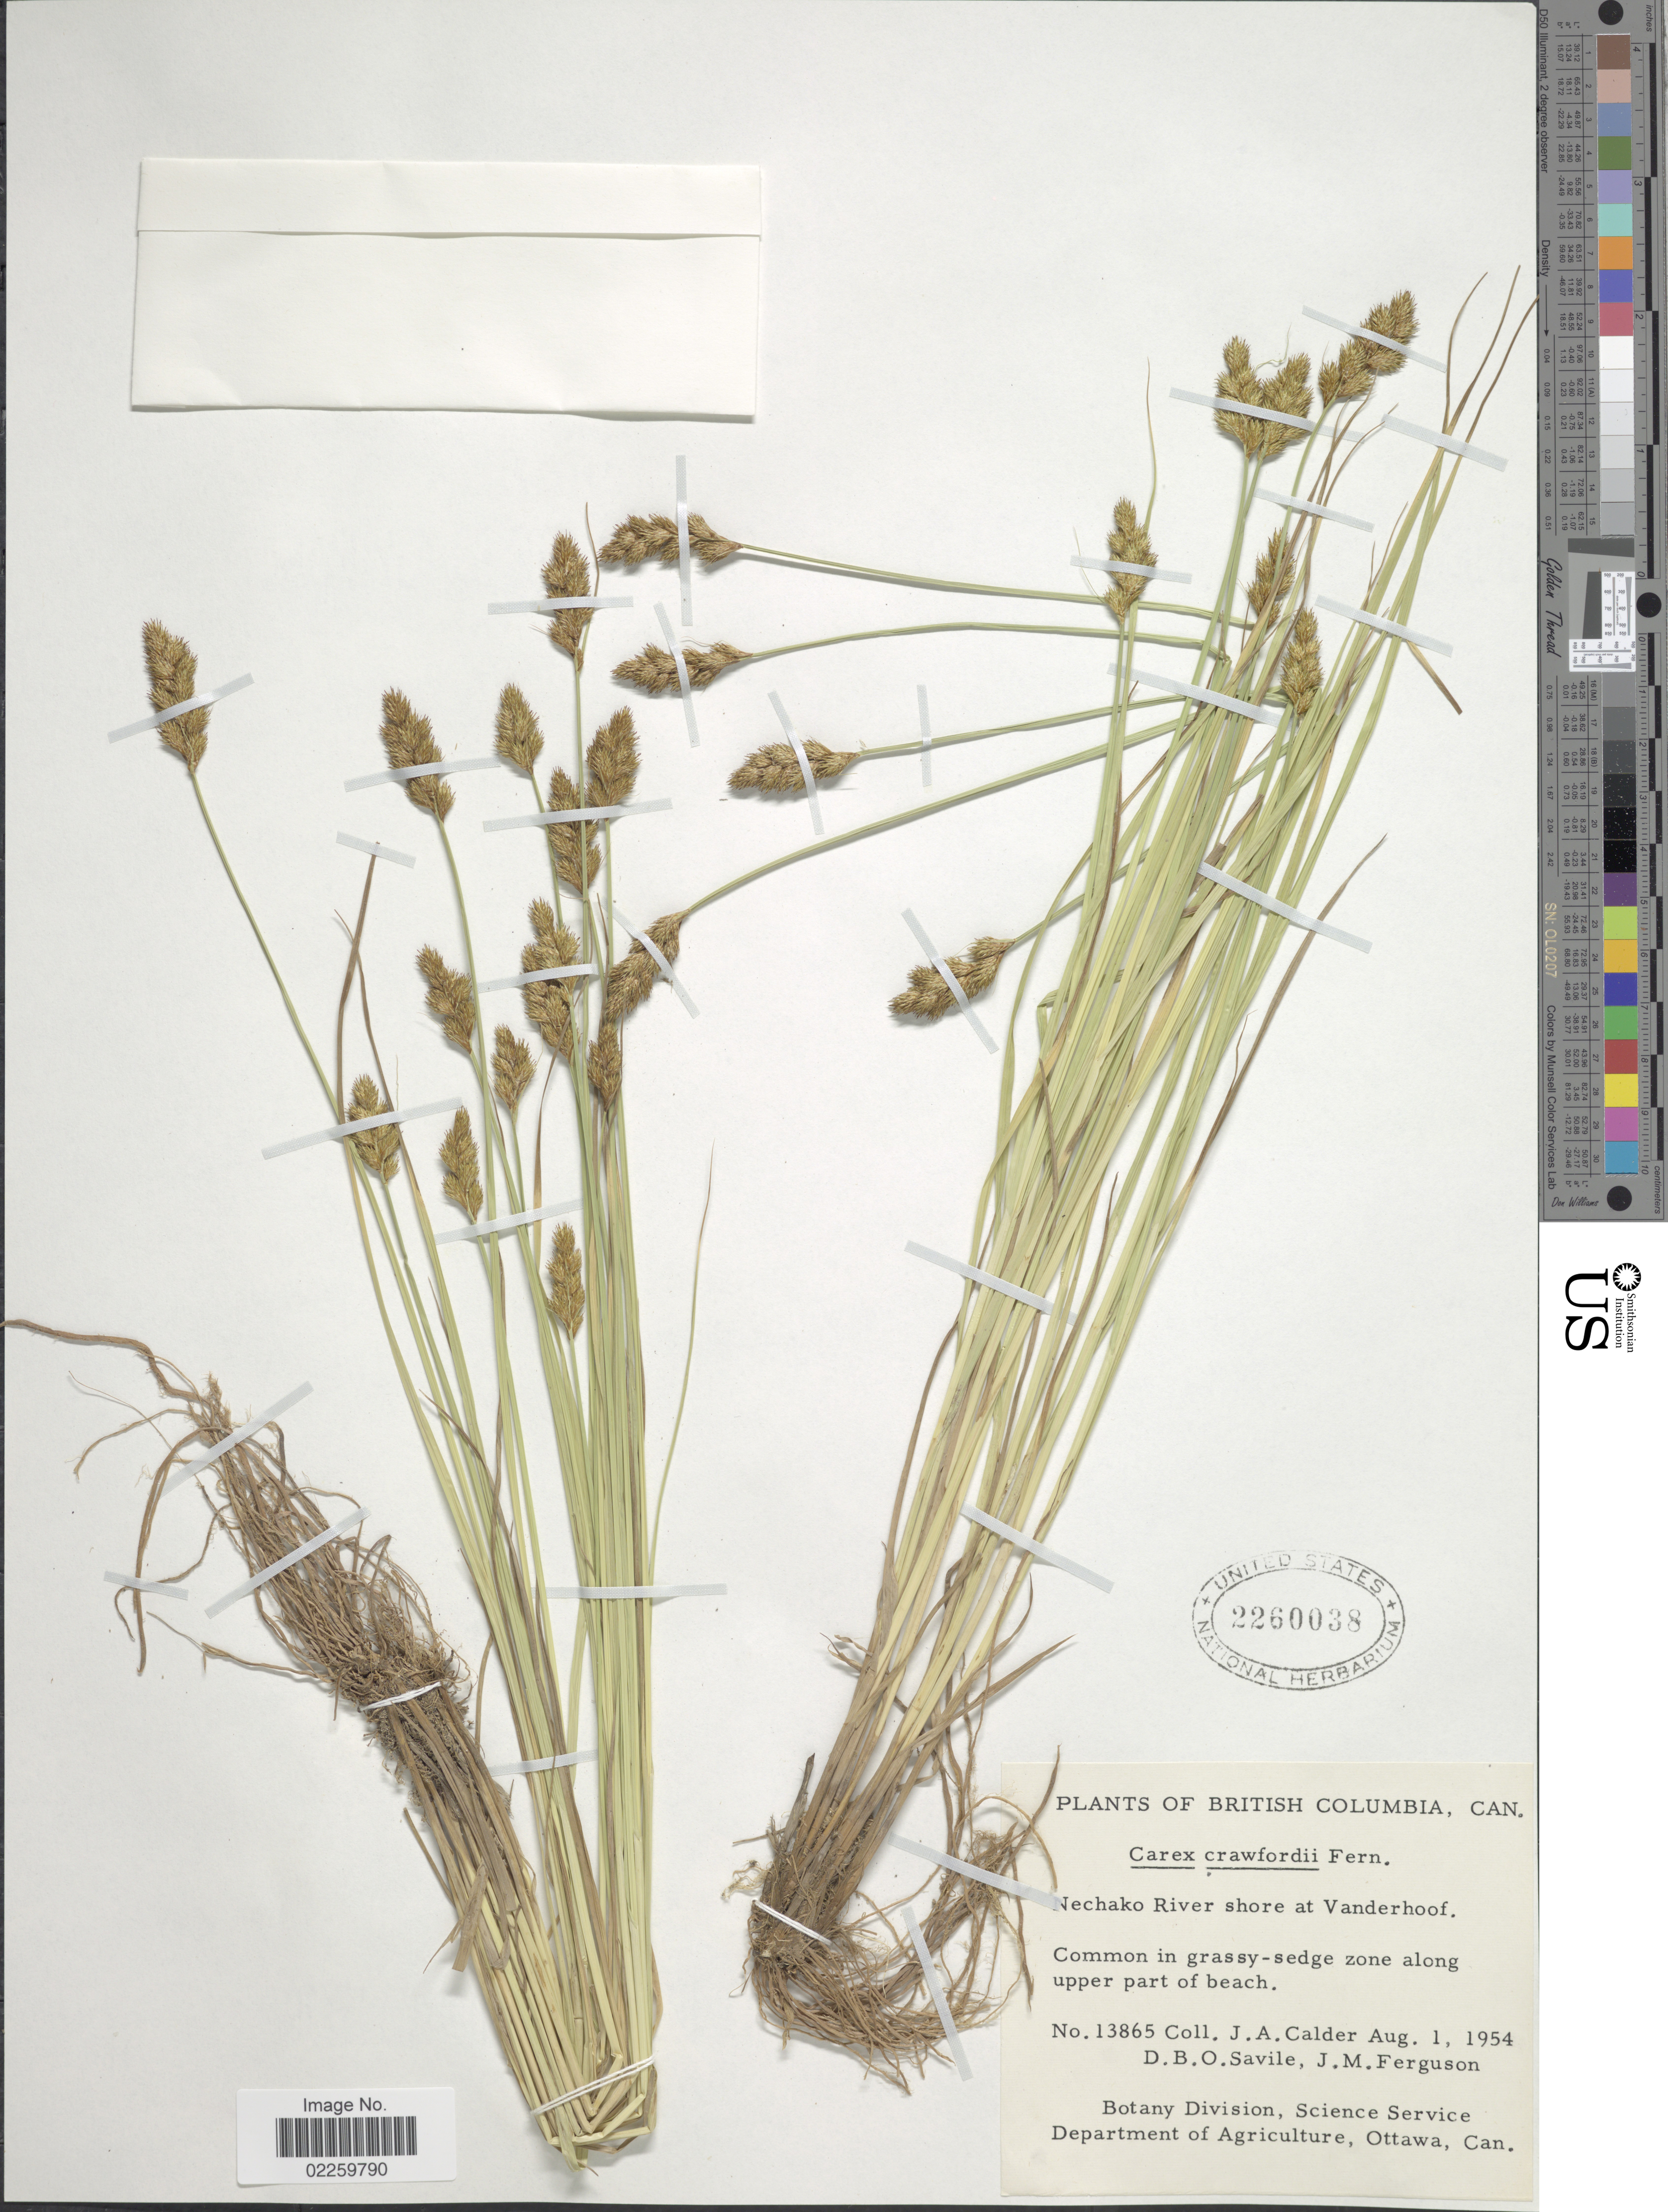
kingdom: Plantae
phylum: Tracheophyta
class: Liliopsida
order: Poales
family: Cyperaceae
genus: Carex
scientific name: Carex crawfordii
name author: Fernald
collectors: J. A. Calder, D. Savile & J. M. Ferguson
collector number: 13865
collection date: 1954-08-01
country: Canada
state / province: British Columbia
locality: Nechako River shore at Vanderhoof, common in grassy-sedge zone along upper part of beach.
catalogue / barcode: US 2260038